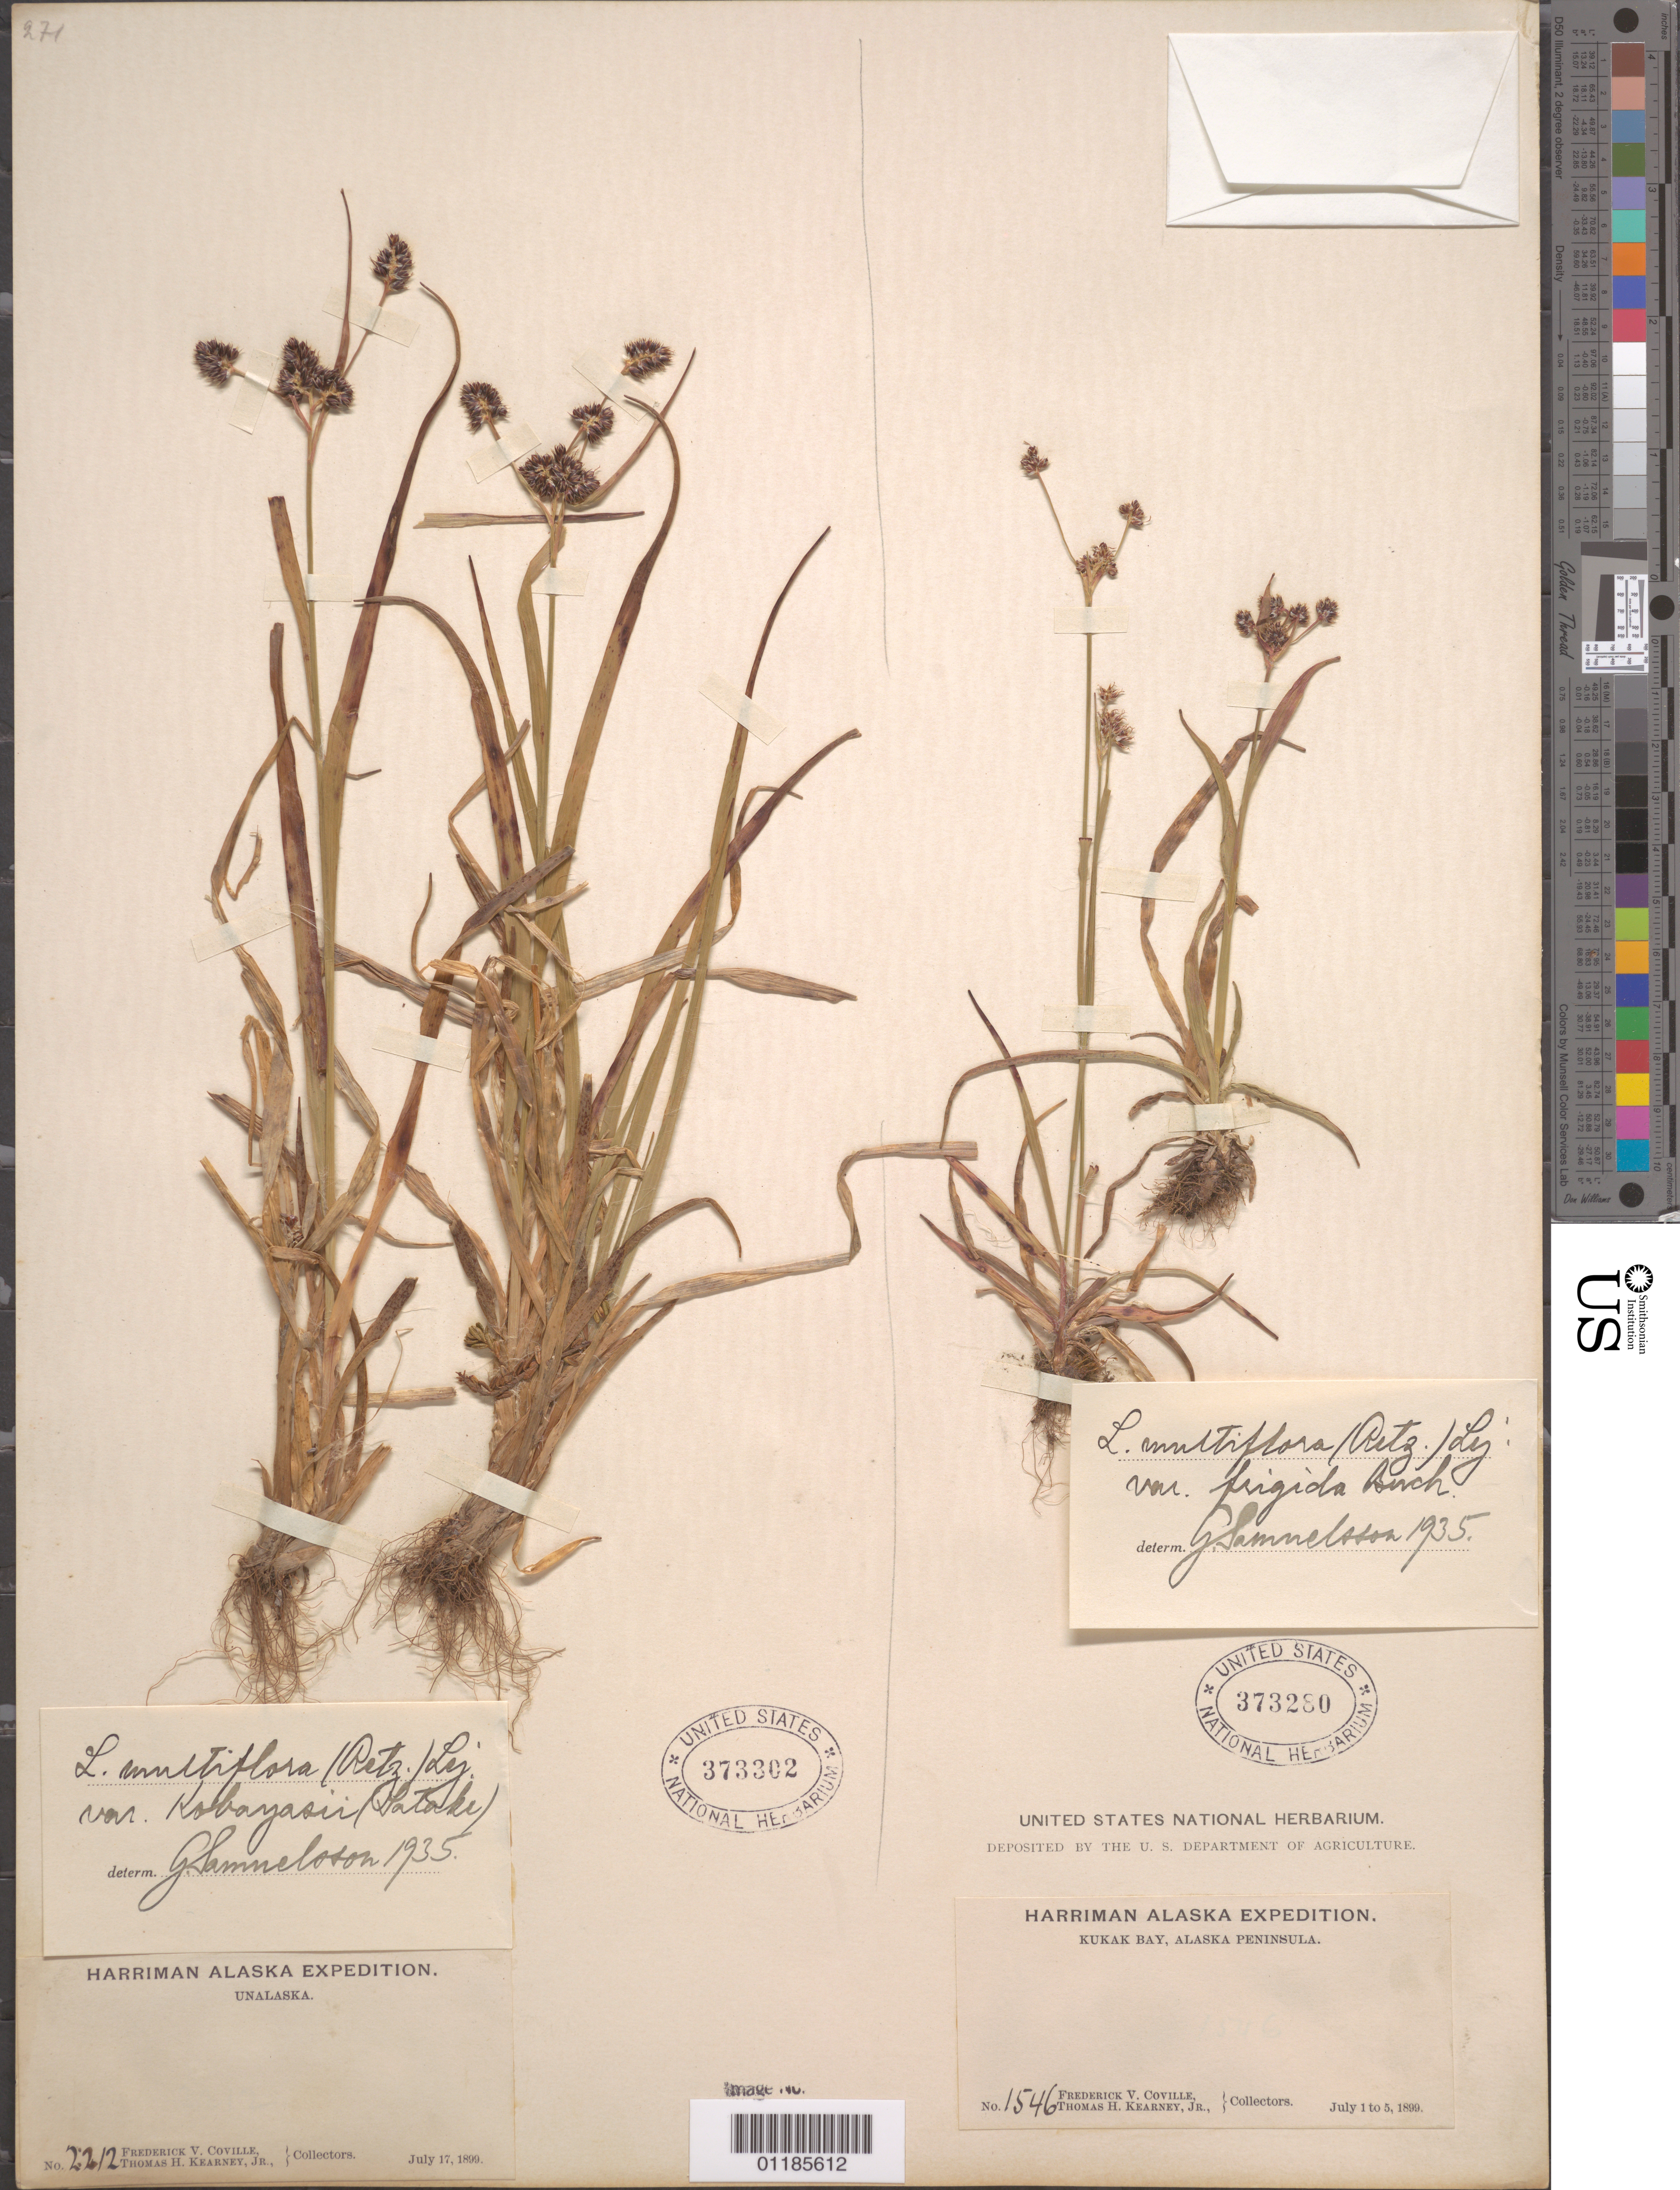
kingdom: Plantae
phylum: Tracheophyta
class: Liliopsida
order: Poales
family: Juncaceae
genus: Luzula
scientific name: Luzula multiflora var. kobayasii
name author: (Satake) Sam.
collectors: F. V. Coville & T. H. Kearney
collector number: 2212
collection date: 1899-07-17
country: United States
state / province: Alaska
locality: Unalaska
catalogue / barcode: US 373302